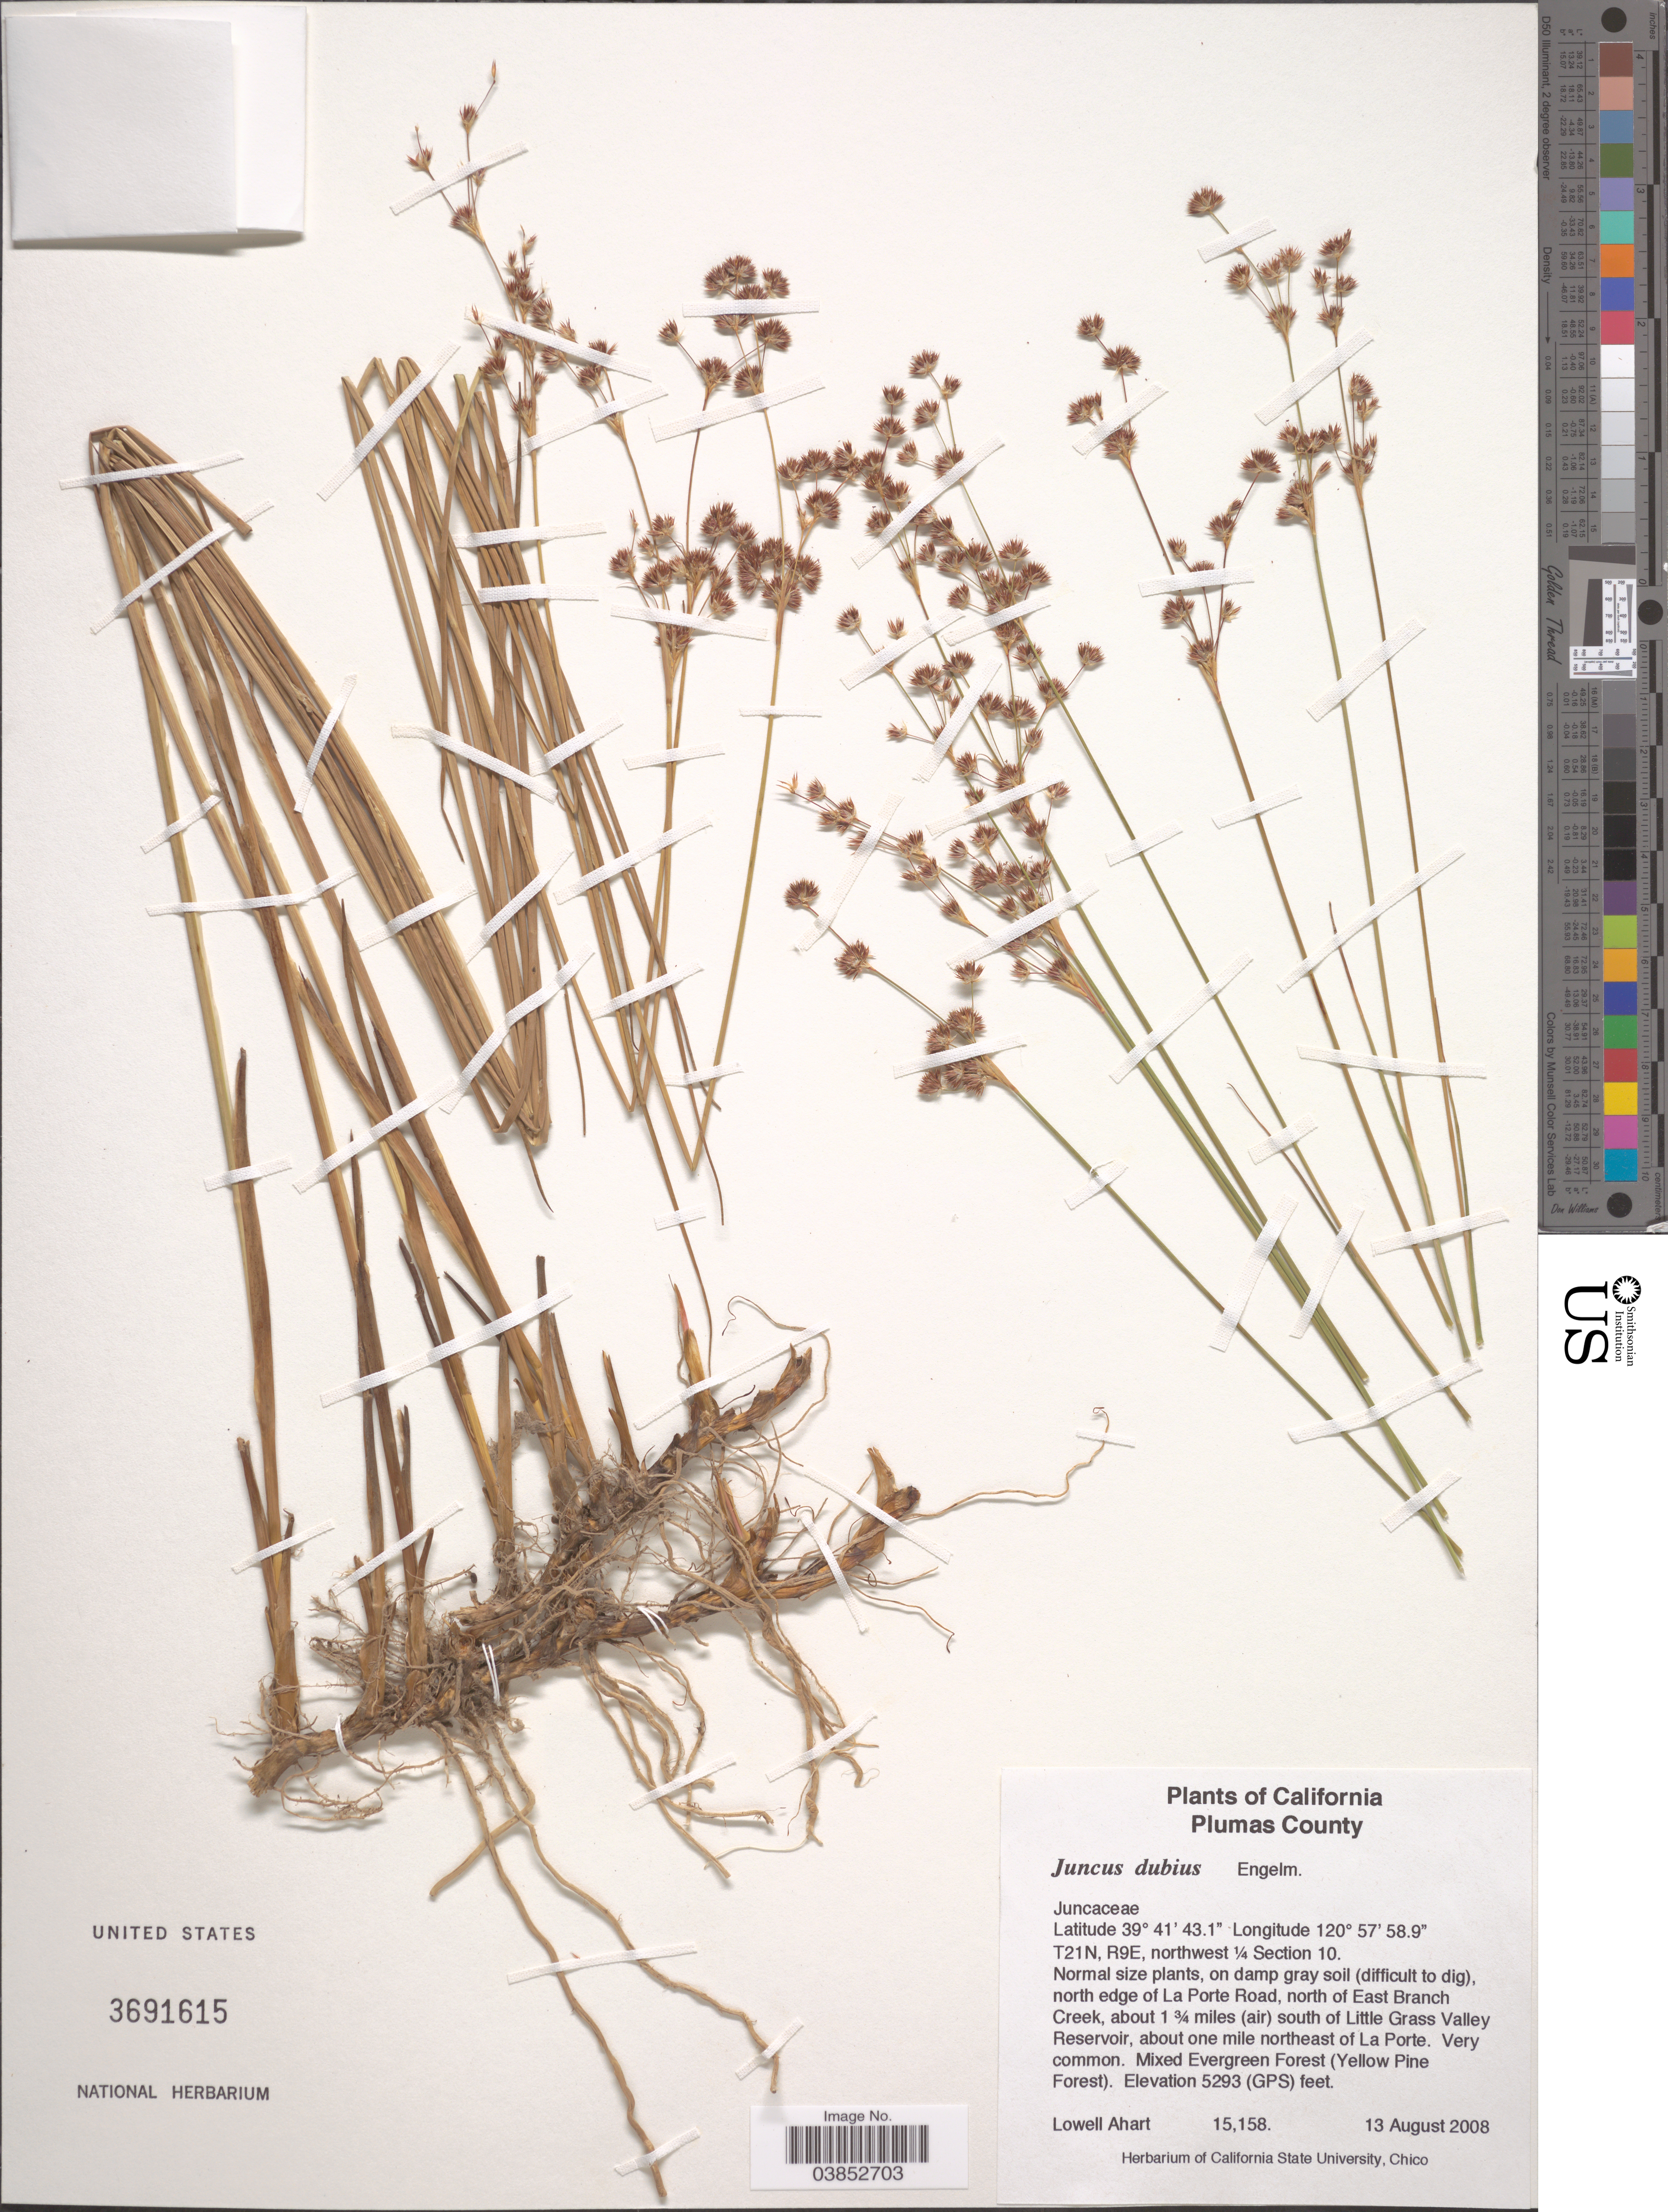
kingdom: Plantae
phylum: Tracheophyta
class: Liliopsida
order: Poales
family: Juncaceae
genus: Juncus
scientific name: Juncus dubius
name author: Engelm.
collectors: L. Ahart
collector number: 15158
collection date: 2008-08-13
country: United States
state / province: California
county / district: Plumas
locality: Plumas County. T21N, R9E, northwest ¼ Section 10.North edge of La Porte Road, north of East Branch Creek, about 1¾ miles (air) south of Little Grass Valley Reservoir, about one mile northeast of La Porte. Mixed Evergreen Forest (Yellow Pine Forest).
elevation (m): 1613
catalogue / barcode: US 3691615